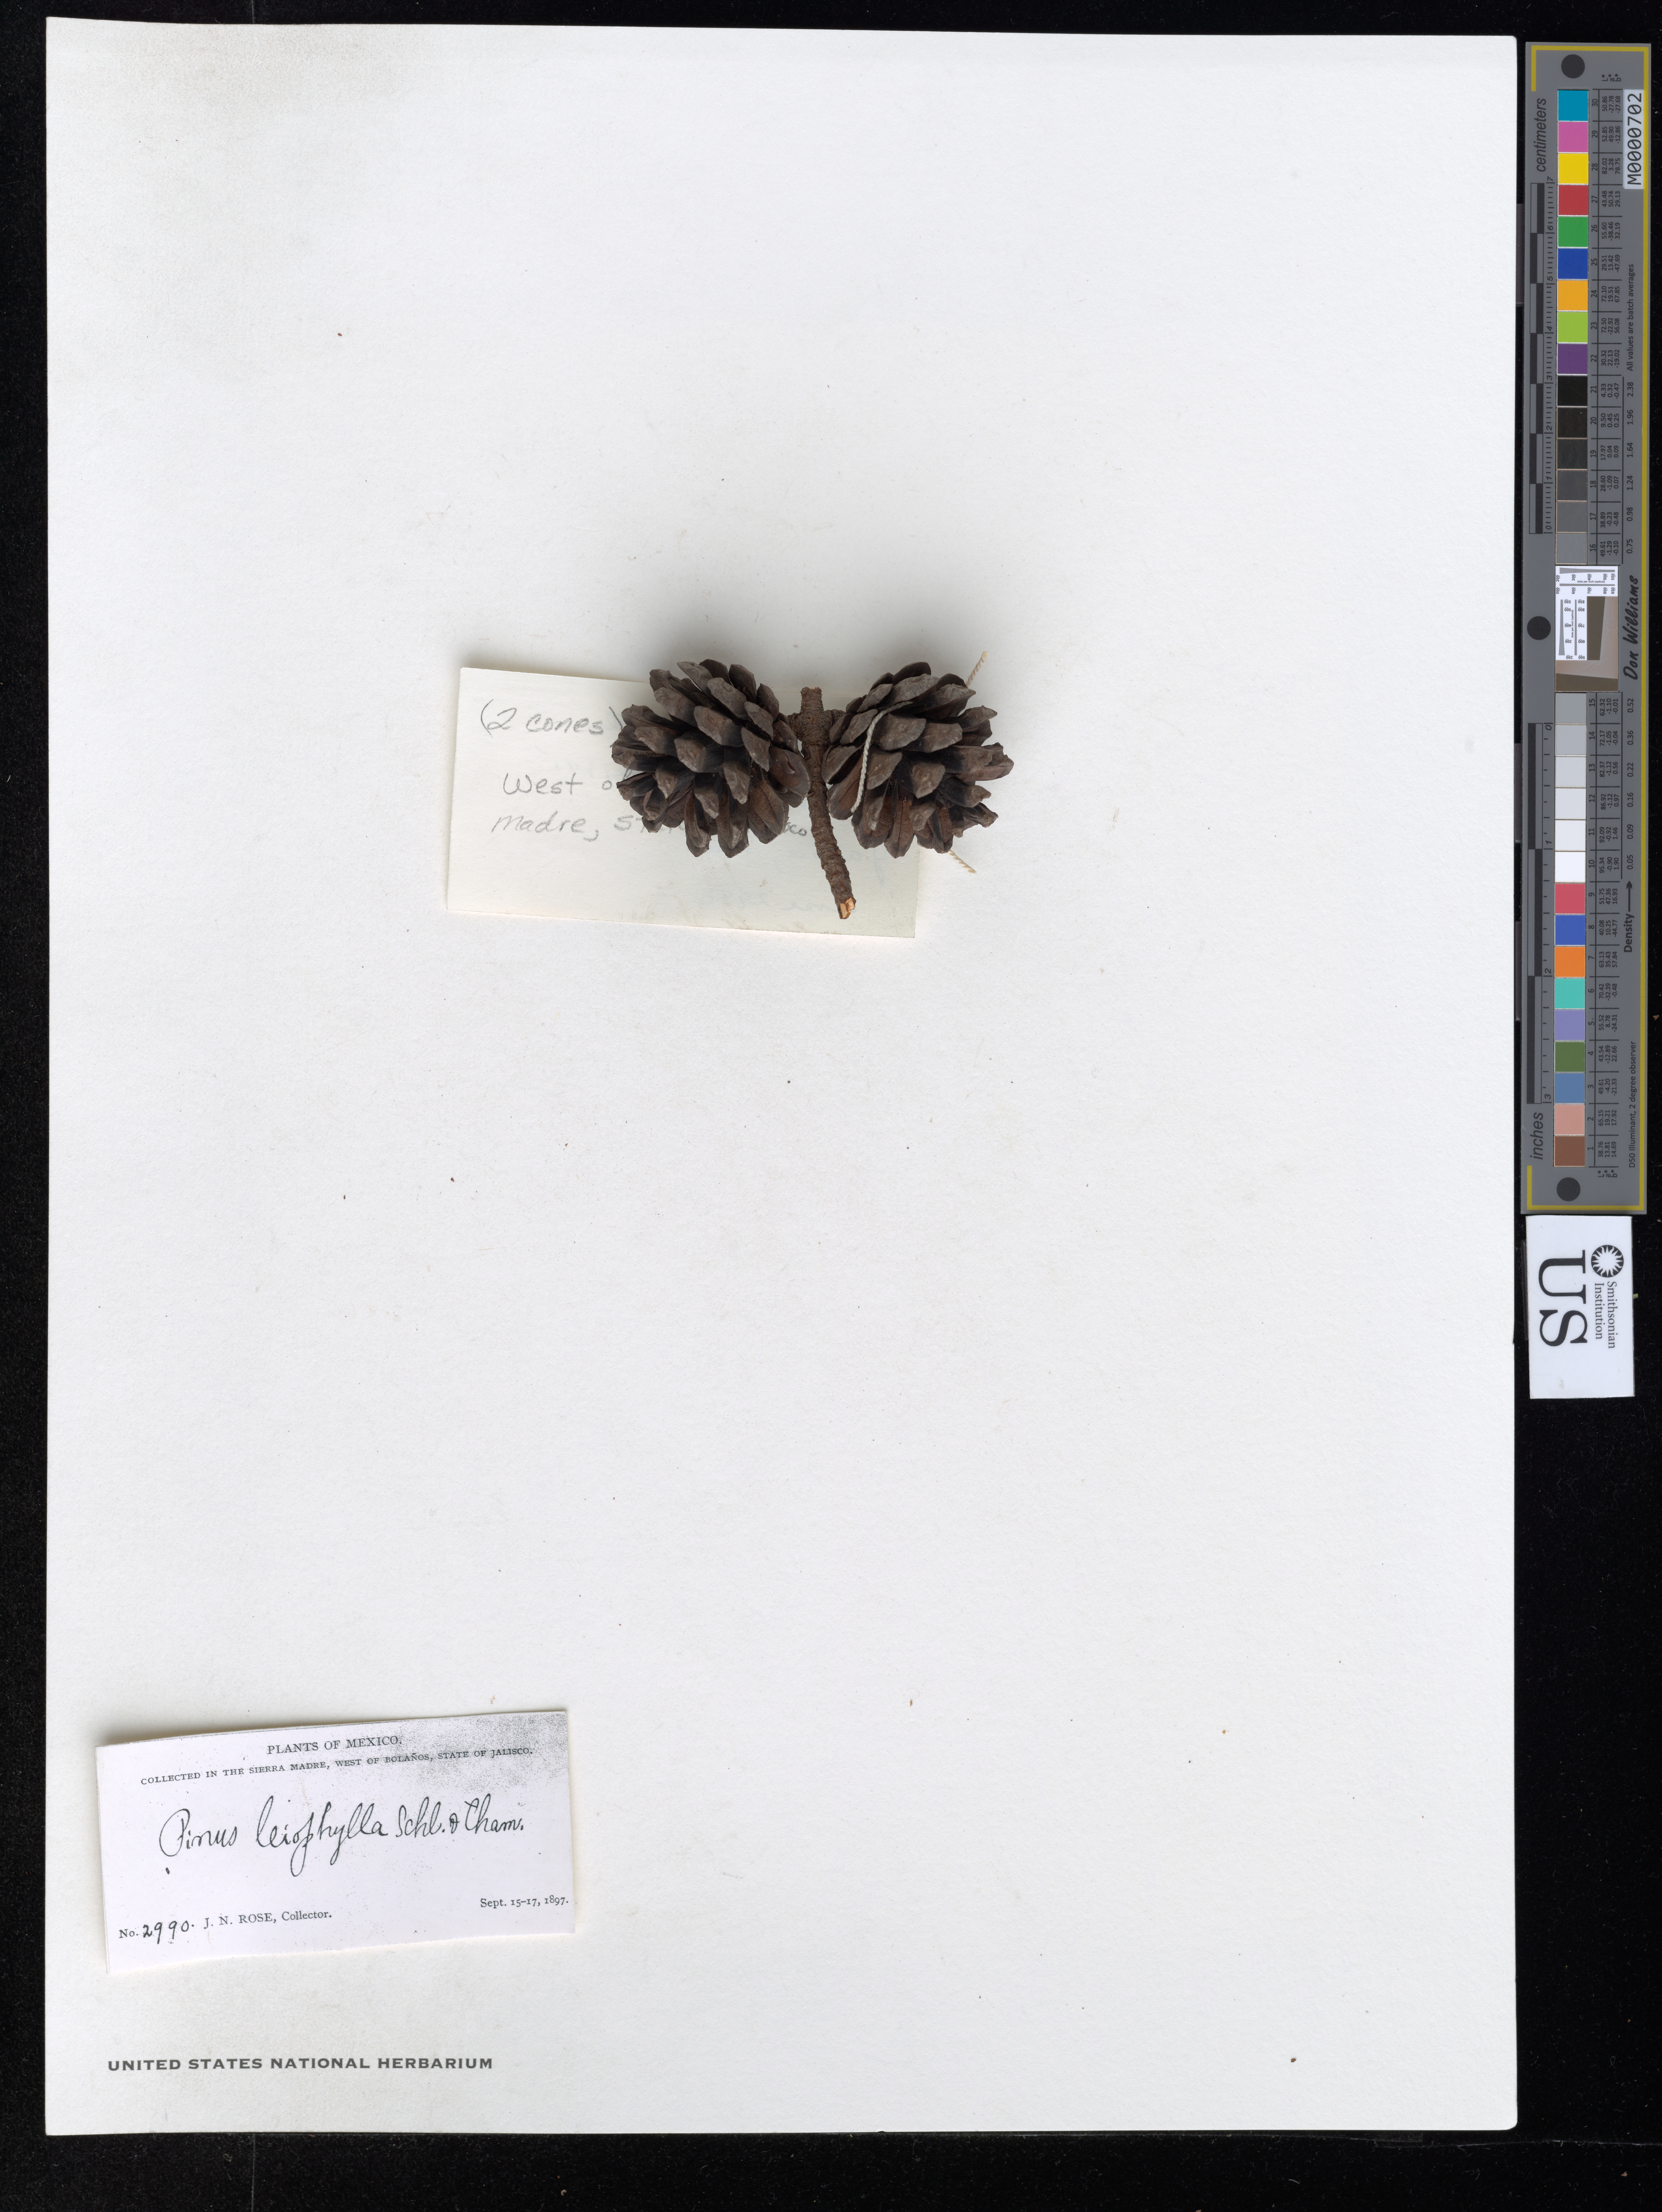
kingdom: Plantae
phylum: Tracheophyta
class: Pinopsida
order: Pinales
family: Pinaceae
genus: Pinus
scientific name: Pinus leiophylla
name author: Schiede ex Schltdl. & Cham.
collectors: J. N. Rose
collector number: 2990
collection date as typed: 15 Sep 1897 to 17 Sep 1897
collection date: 1897-09-15/1897-09-17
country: Mexico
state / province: Jalisco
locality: In the Sierra Madre, West of Bolaños.